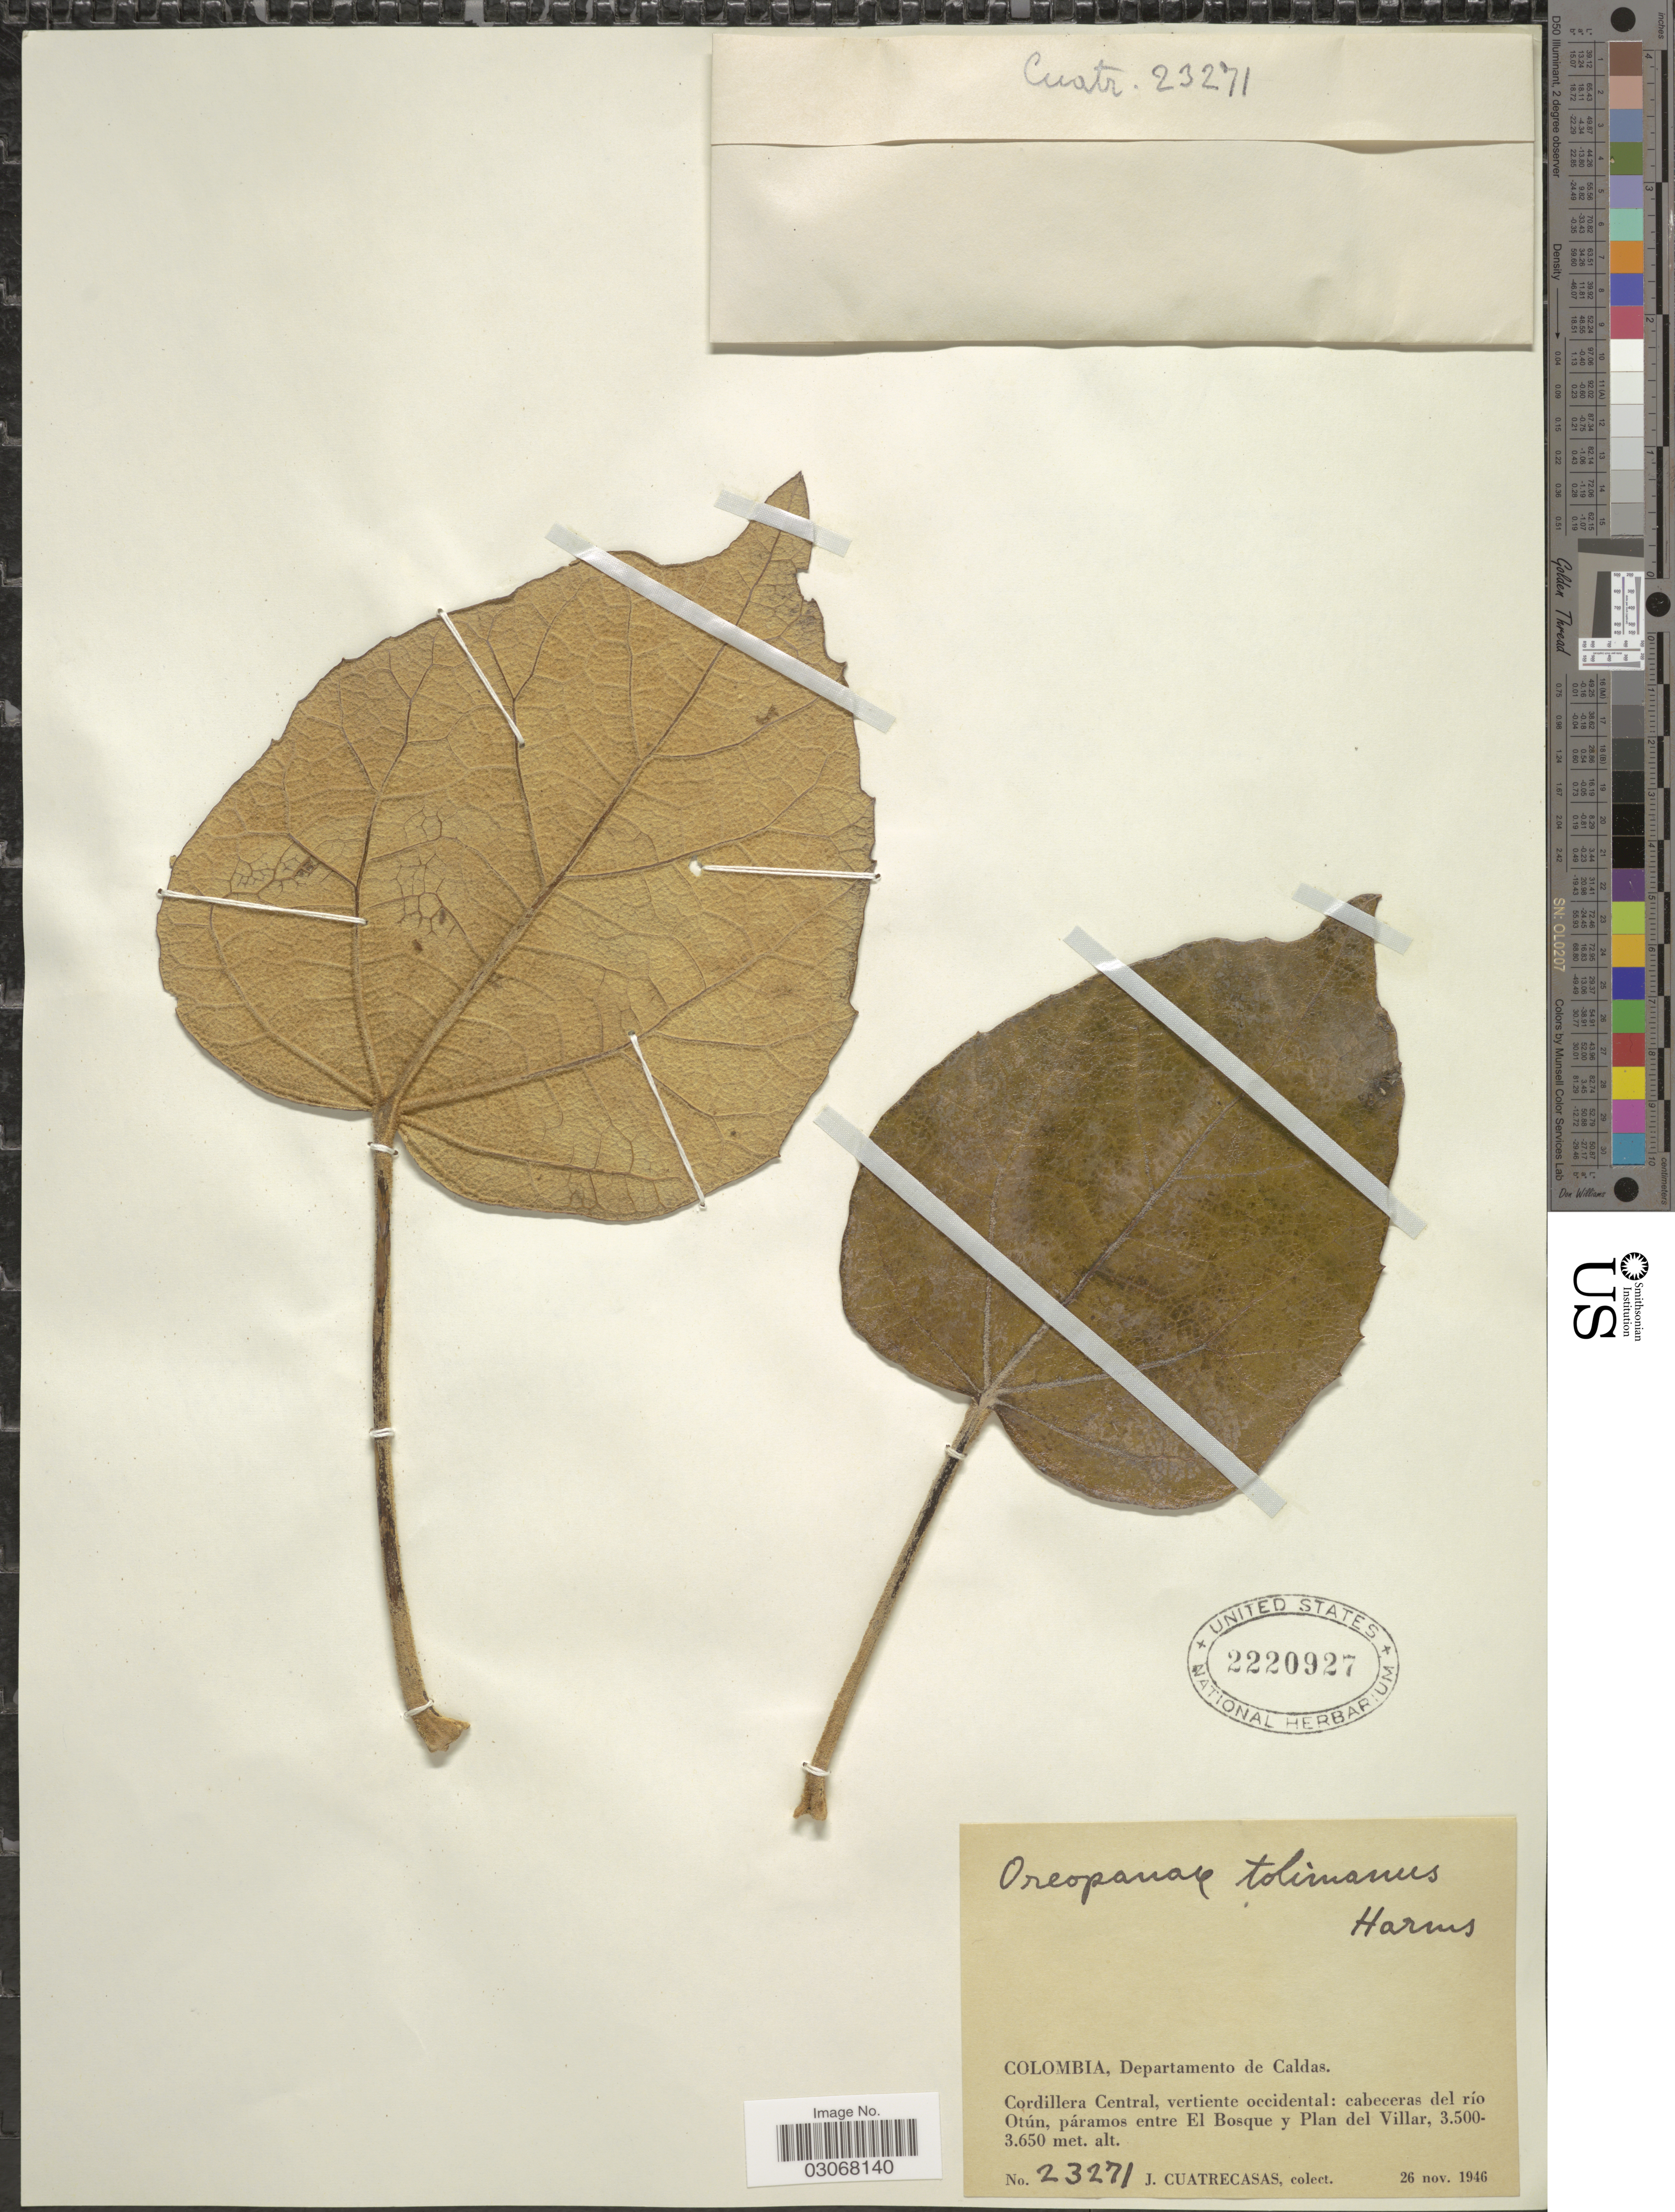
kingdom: Plantae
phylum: Tracheophyta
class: Magnoliopsida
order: Apiales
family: Araliaceae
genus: Oreopanax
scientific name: Oreopanax tolimanus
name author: Harms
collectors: J. Cuatrecasas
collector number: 23271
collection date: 1946-11-26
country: Colombia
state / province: Caldas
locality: Departamento de Caldas. Cordillera Central, vertiente occidental: cabeceras del río Otún, páramo entre El Bosque y Plan del Villar.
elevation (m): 3500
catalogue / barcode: US 2220927